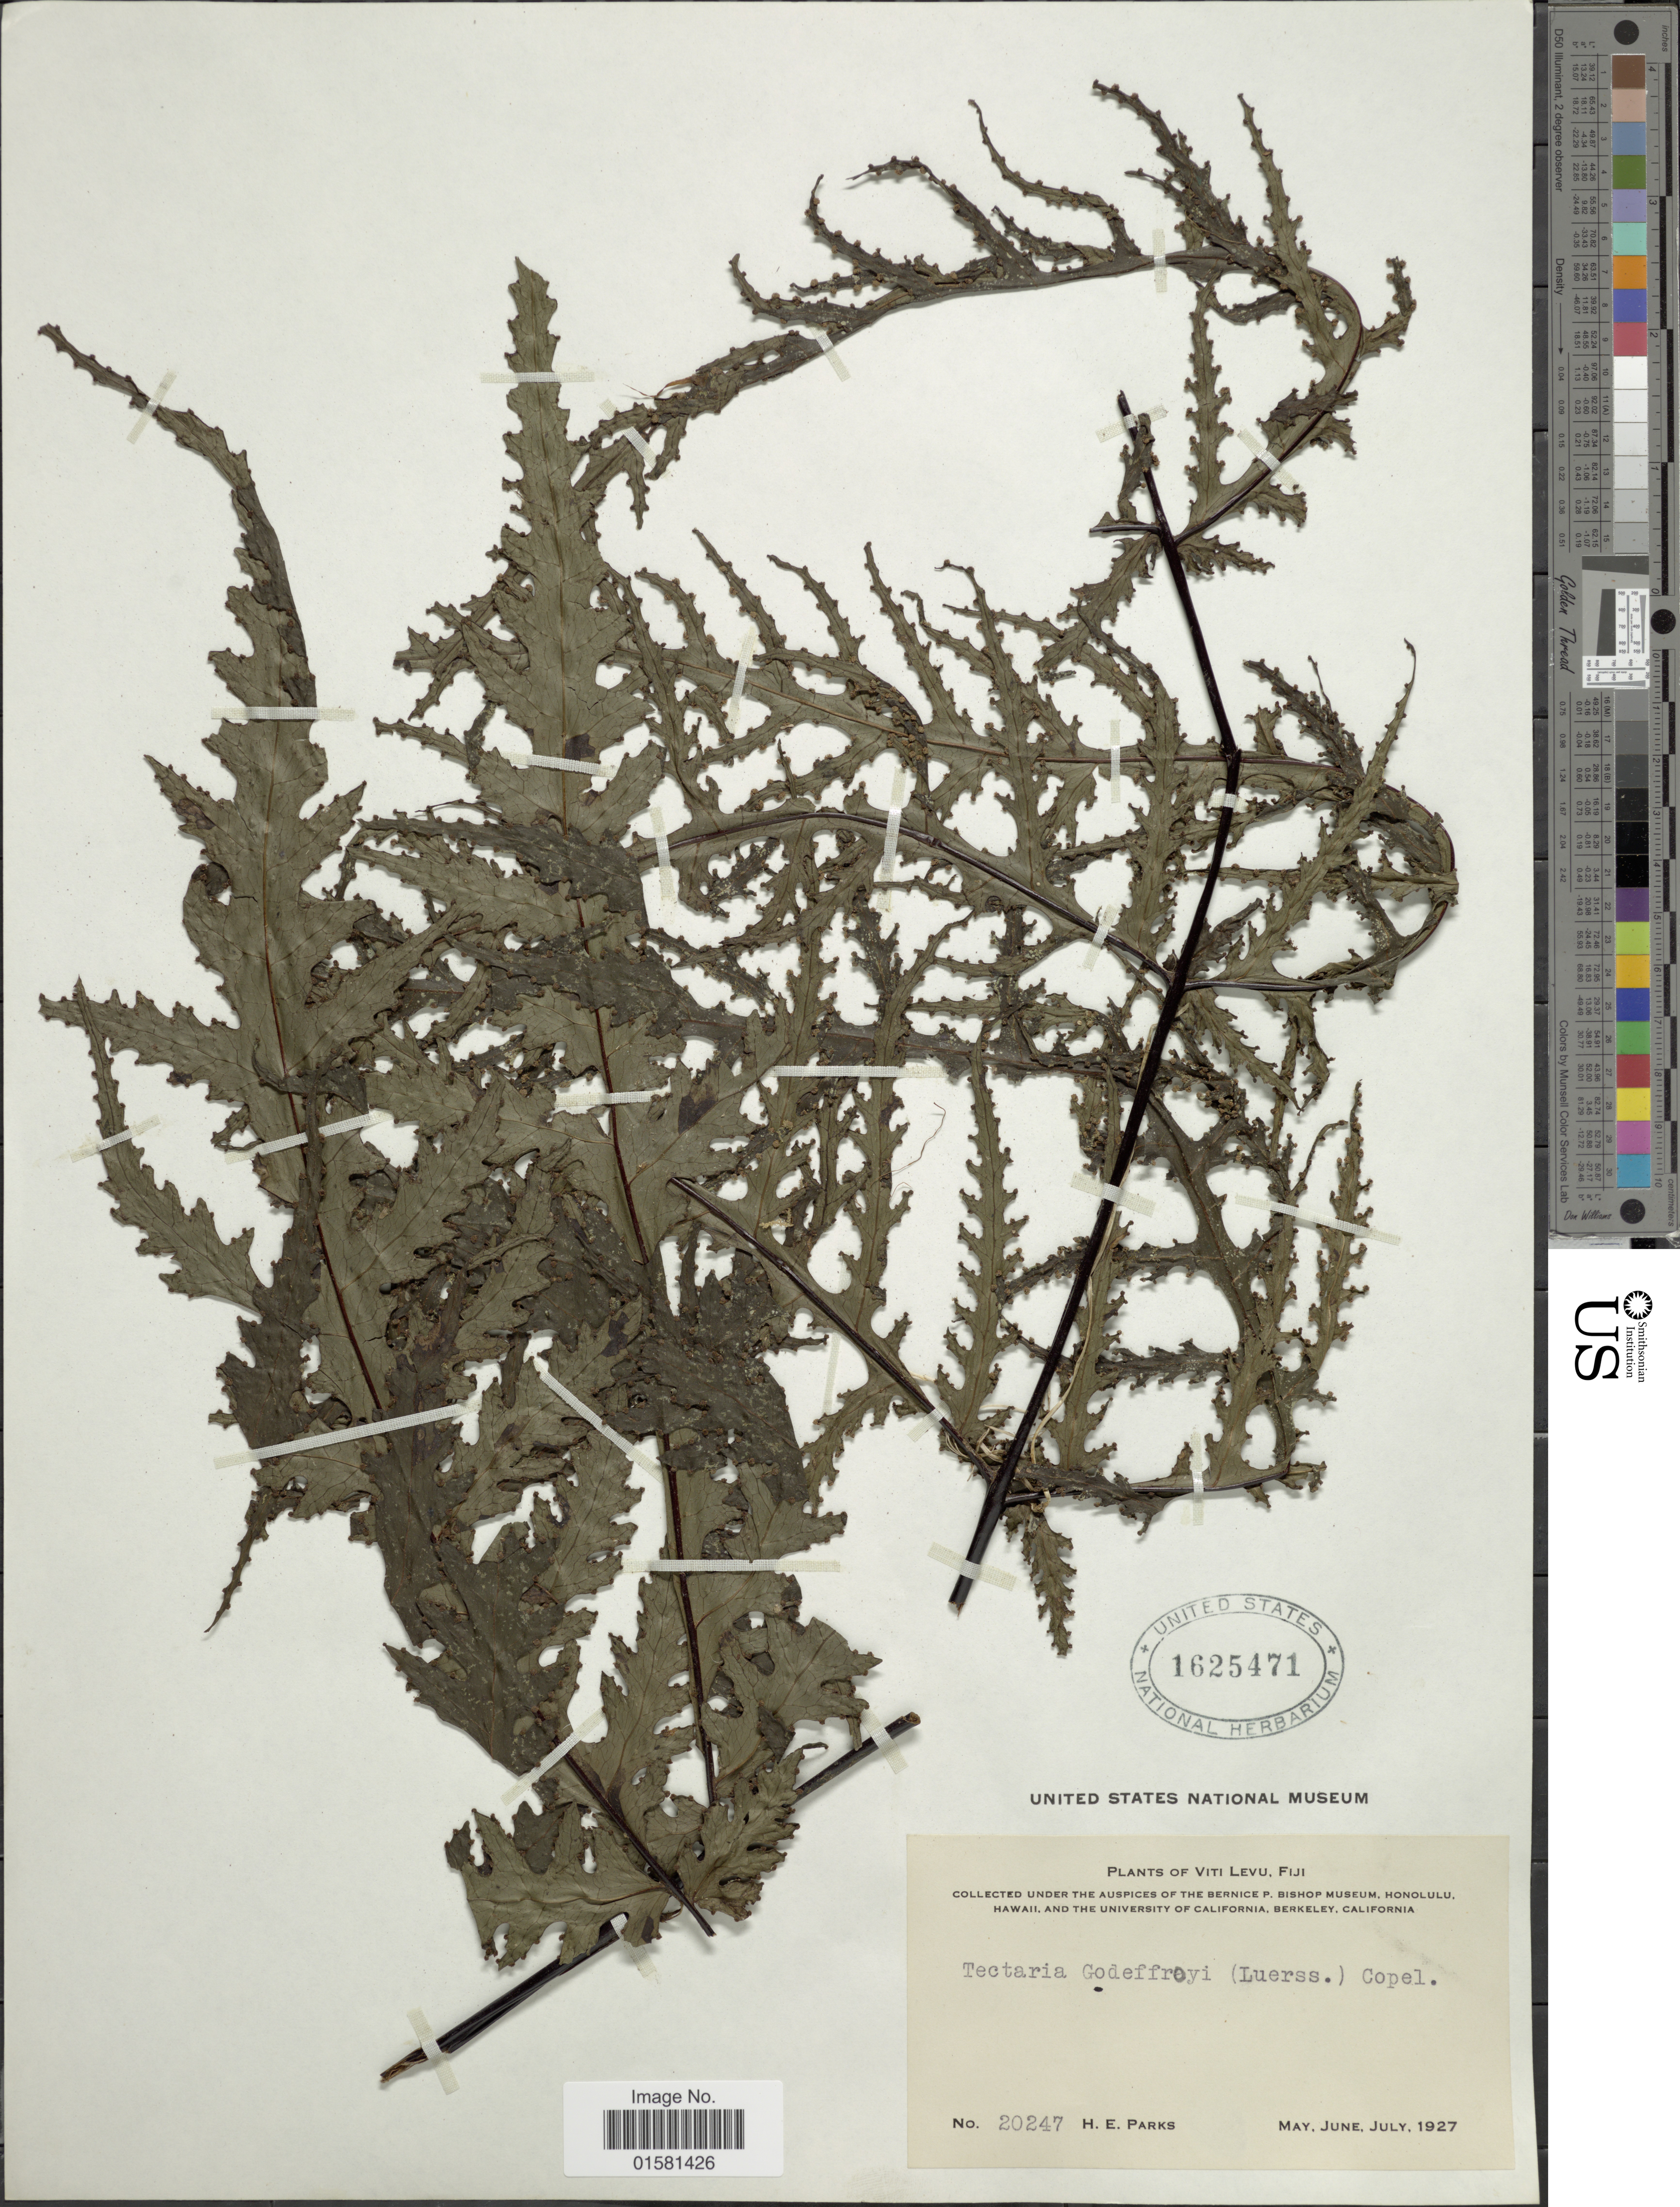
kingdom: Plantae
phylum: Tracheophyta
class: Polypodiopsida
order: Polypodiales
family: Tectariaceae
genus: Tectaria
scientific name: Tectaria godeffroyi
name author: (Luerss.) Copel.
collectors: H. E. Parks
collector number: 20247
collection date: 1927-05/1927-07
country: Fiji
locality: Viti Levu, Fiji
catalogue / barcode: US 1625471